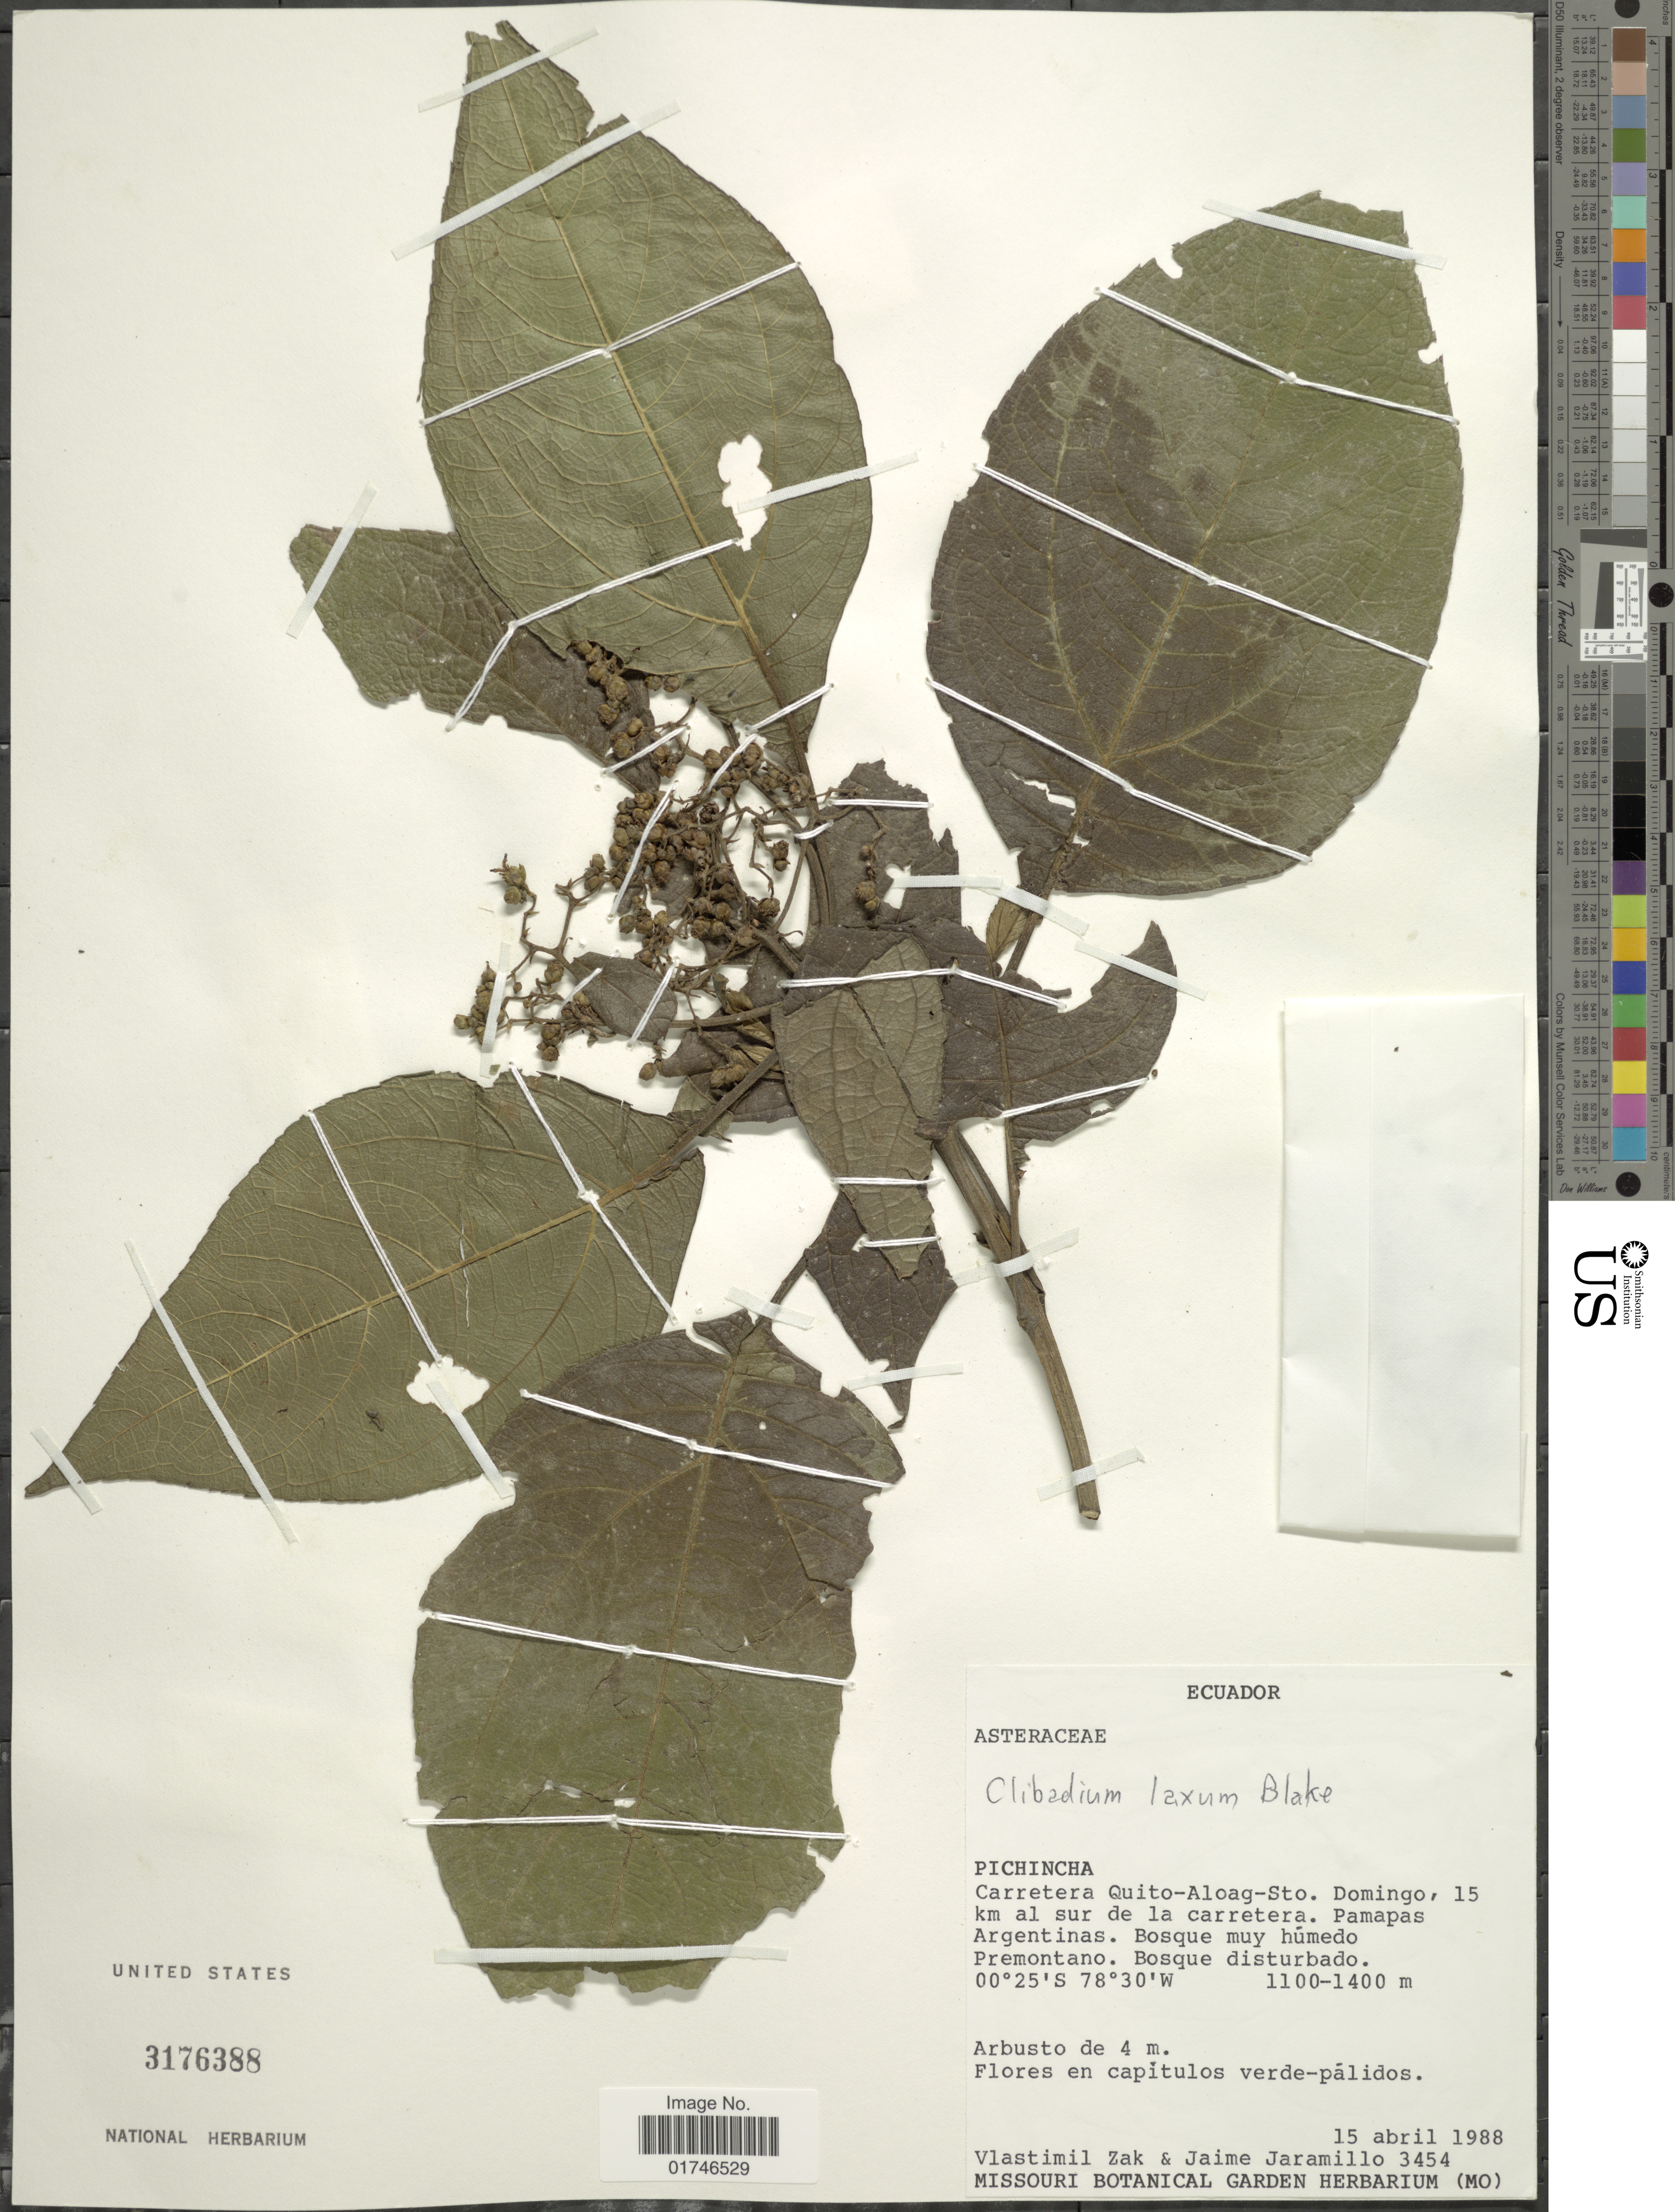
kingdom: Plantae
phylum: Tracheophyta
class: Magnoliopsida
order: Asterales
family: Asteraceae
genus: Clibadium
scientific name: Clibadium laxum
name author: S.F. Blake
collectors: V. Zak & J. Jaramillo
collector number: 3454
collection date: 1988-04-15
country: Ecuador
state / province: Pichincha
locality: Pichincha, Carretera Quito-Aloag-Sto. Domingo, 15 km al sur de la carretera, Pamapas Argentinas.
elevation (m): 1100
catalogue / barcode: US 3176388